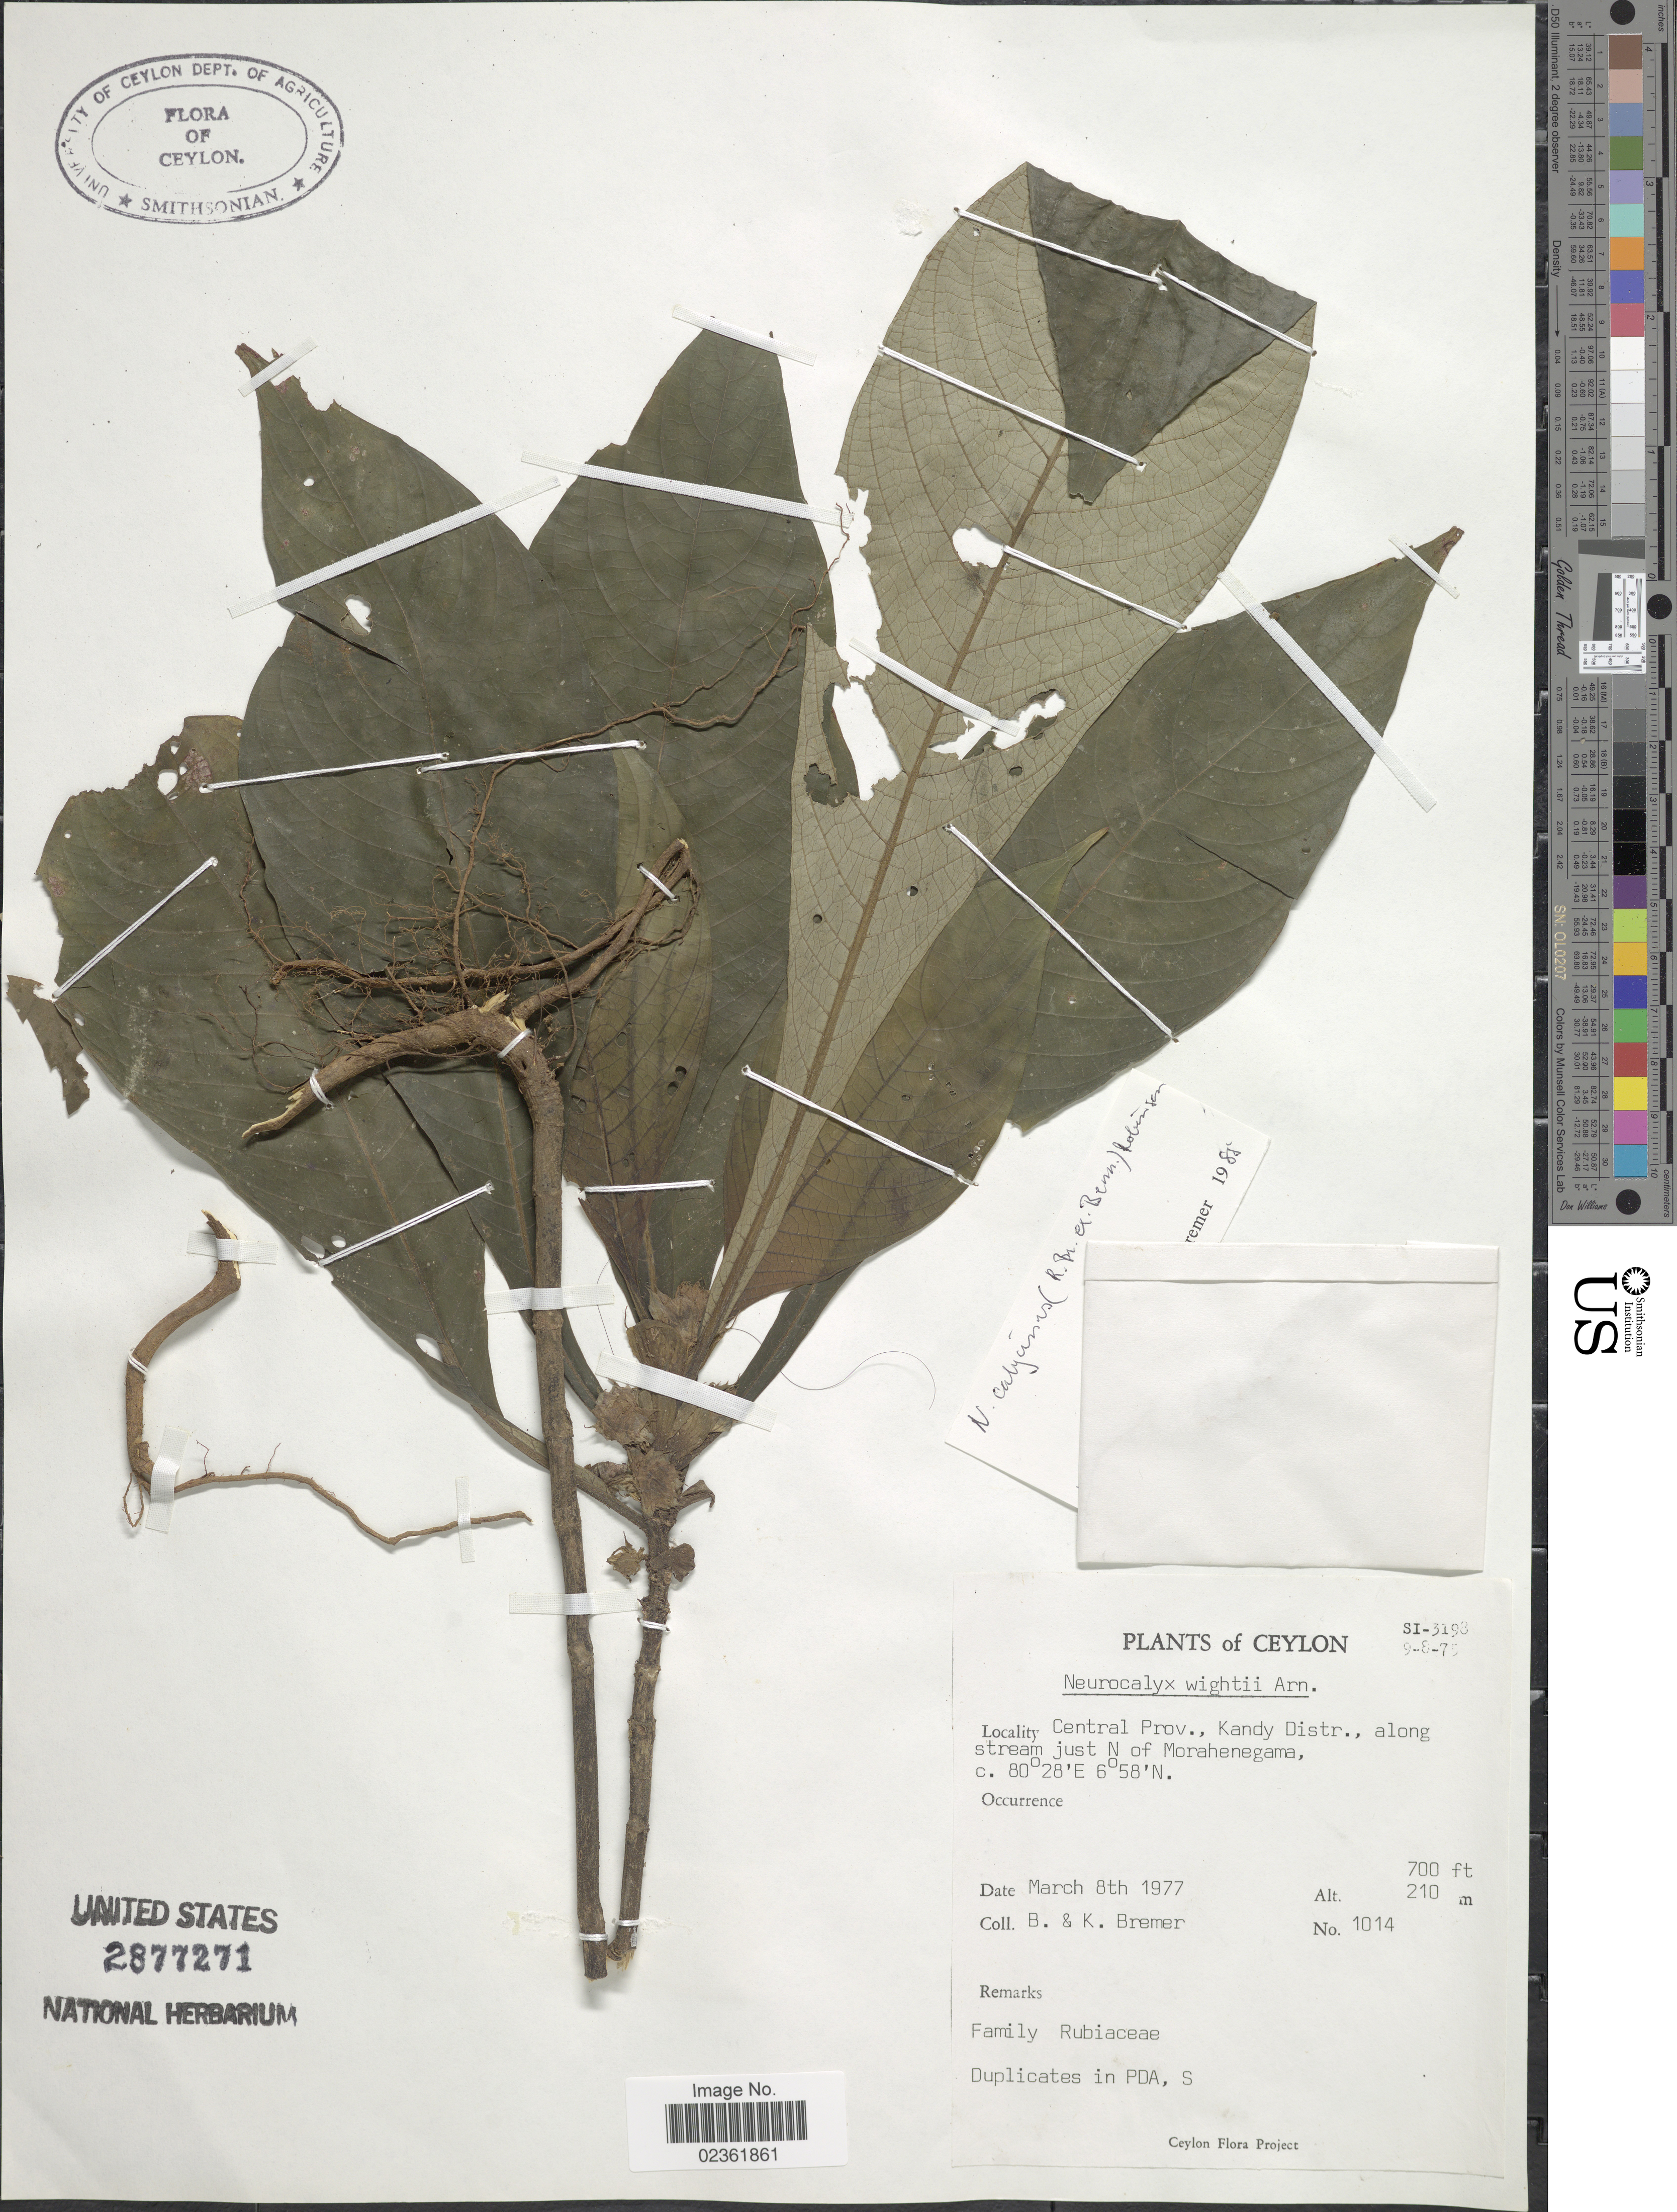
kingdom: Plantae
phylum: Tracheophyta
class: Magnoliopsida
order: Gentianales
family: Rubiaceae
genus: Neurocalyx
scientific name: Neurocalyx calycinus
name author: (R. Br. ex Benn.) Rob.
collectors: B. Bremer & K. Bremer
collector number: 1014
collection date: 1977-03-08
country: Sri Lanka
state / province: Central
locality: Ceylon, Kandy Distr., along stream just N of Morahenegama.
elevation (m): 210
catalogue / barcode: US 2877271